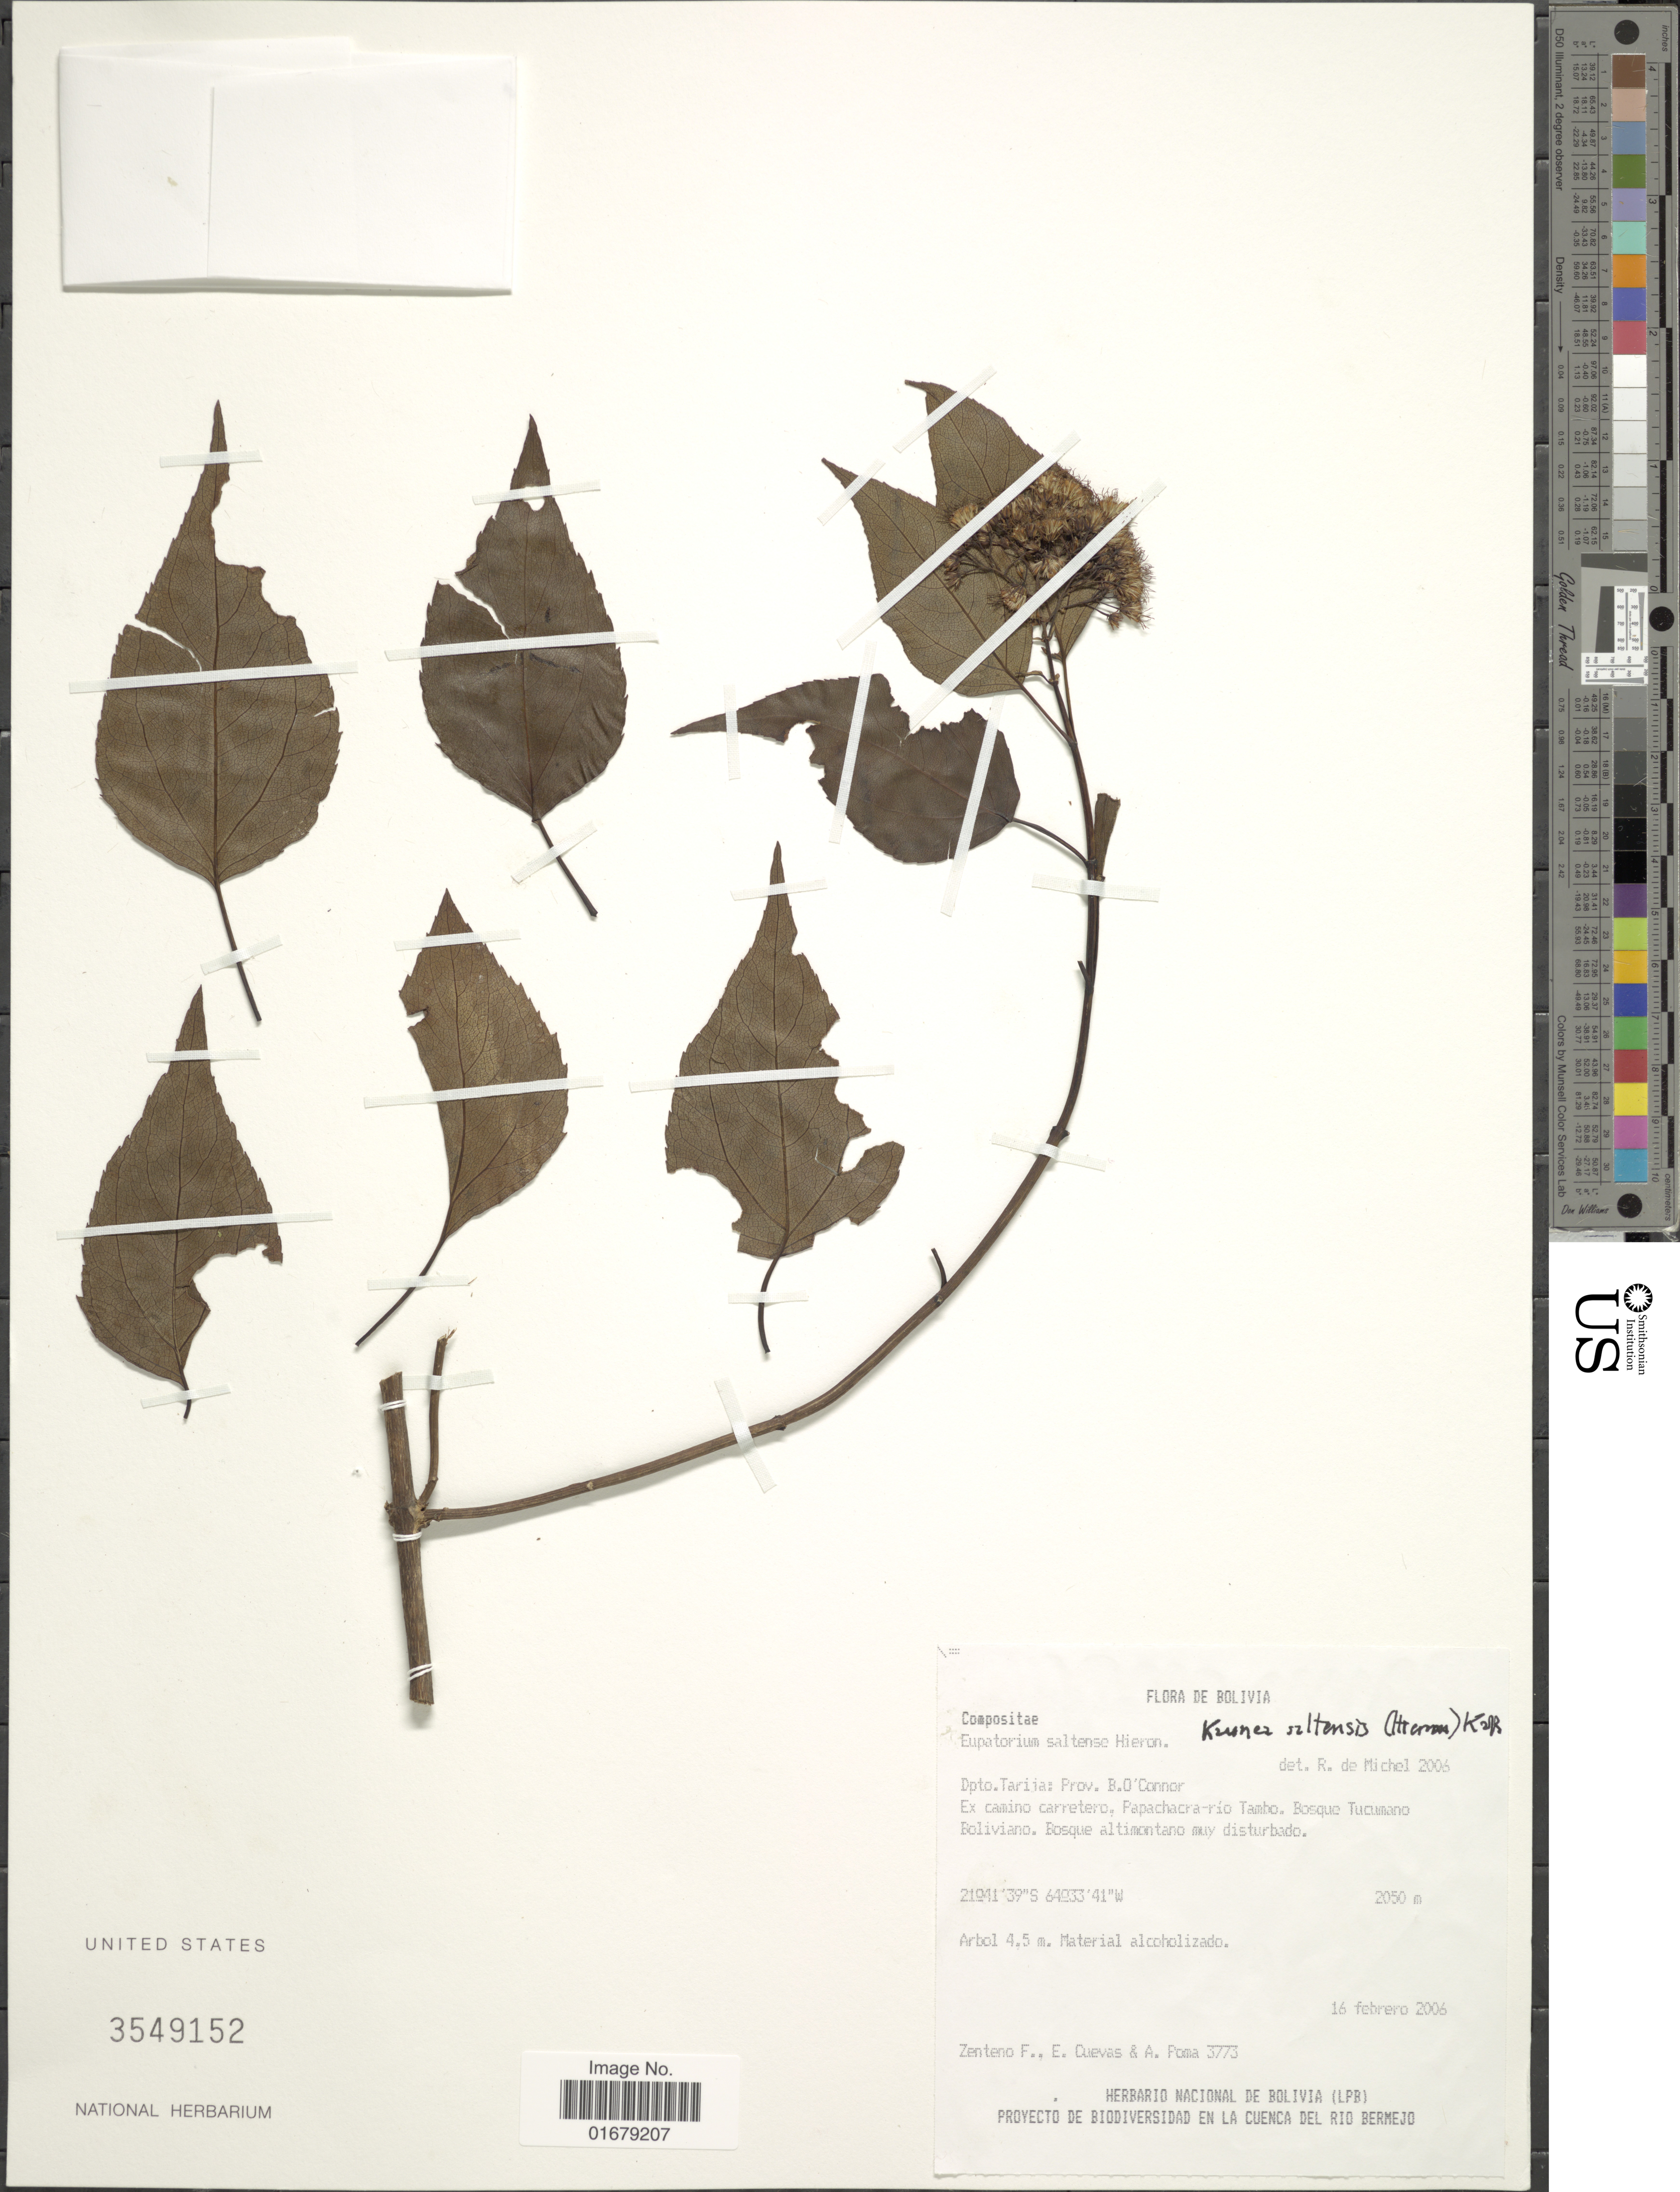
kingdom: Plantae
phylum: Tracheophyta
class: Magnoliopsida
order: Asterales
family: Asteraceae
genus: Kaunia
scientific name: Kaunia saltensis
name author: (Hieron.) R.M. King & H. Rob.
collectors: F. Zenteno, E. Cuevas & A. Poma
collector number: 3773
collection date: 2006-02-16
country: Bolivia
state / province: Tarija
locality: Bolivia. Dpto. Tarija: Prov. B. O'Connor. Ex camino carretero, papachacra-rio Tambo. Bosque Tucumano Boliviano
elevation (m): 2050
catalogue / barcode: US 3549152